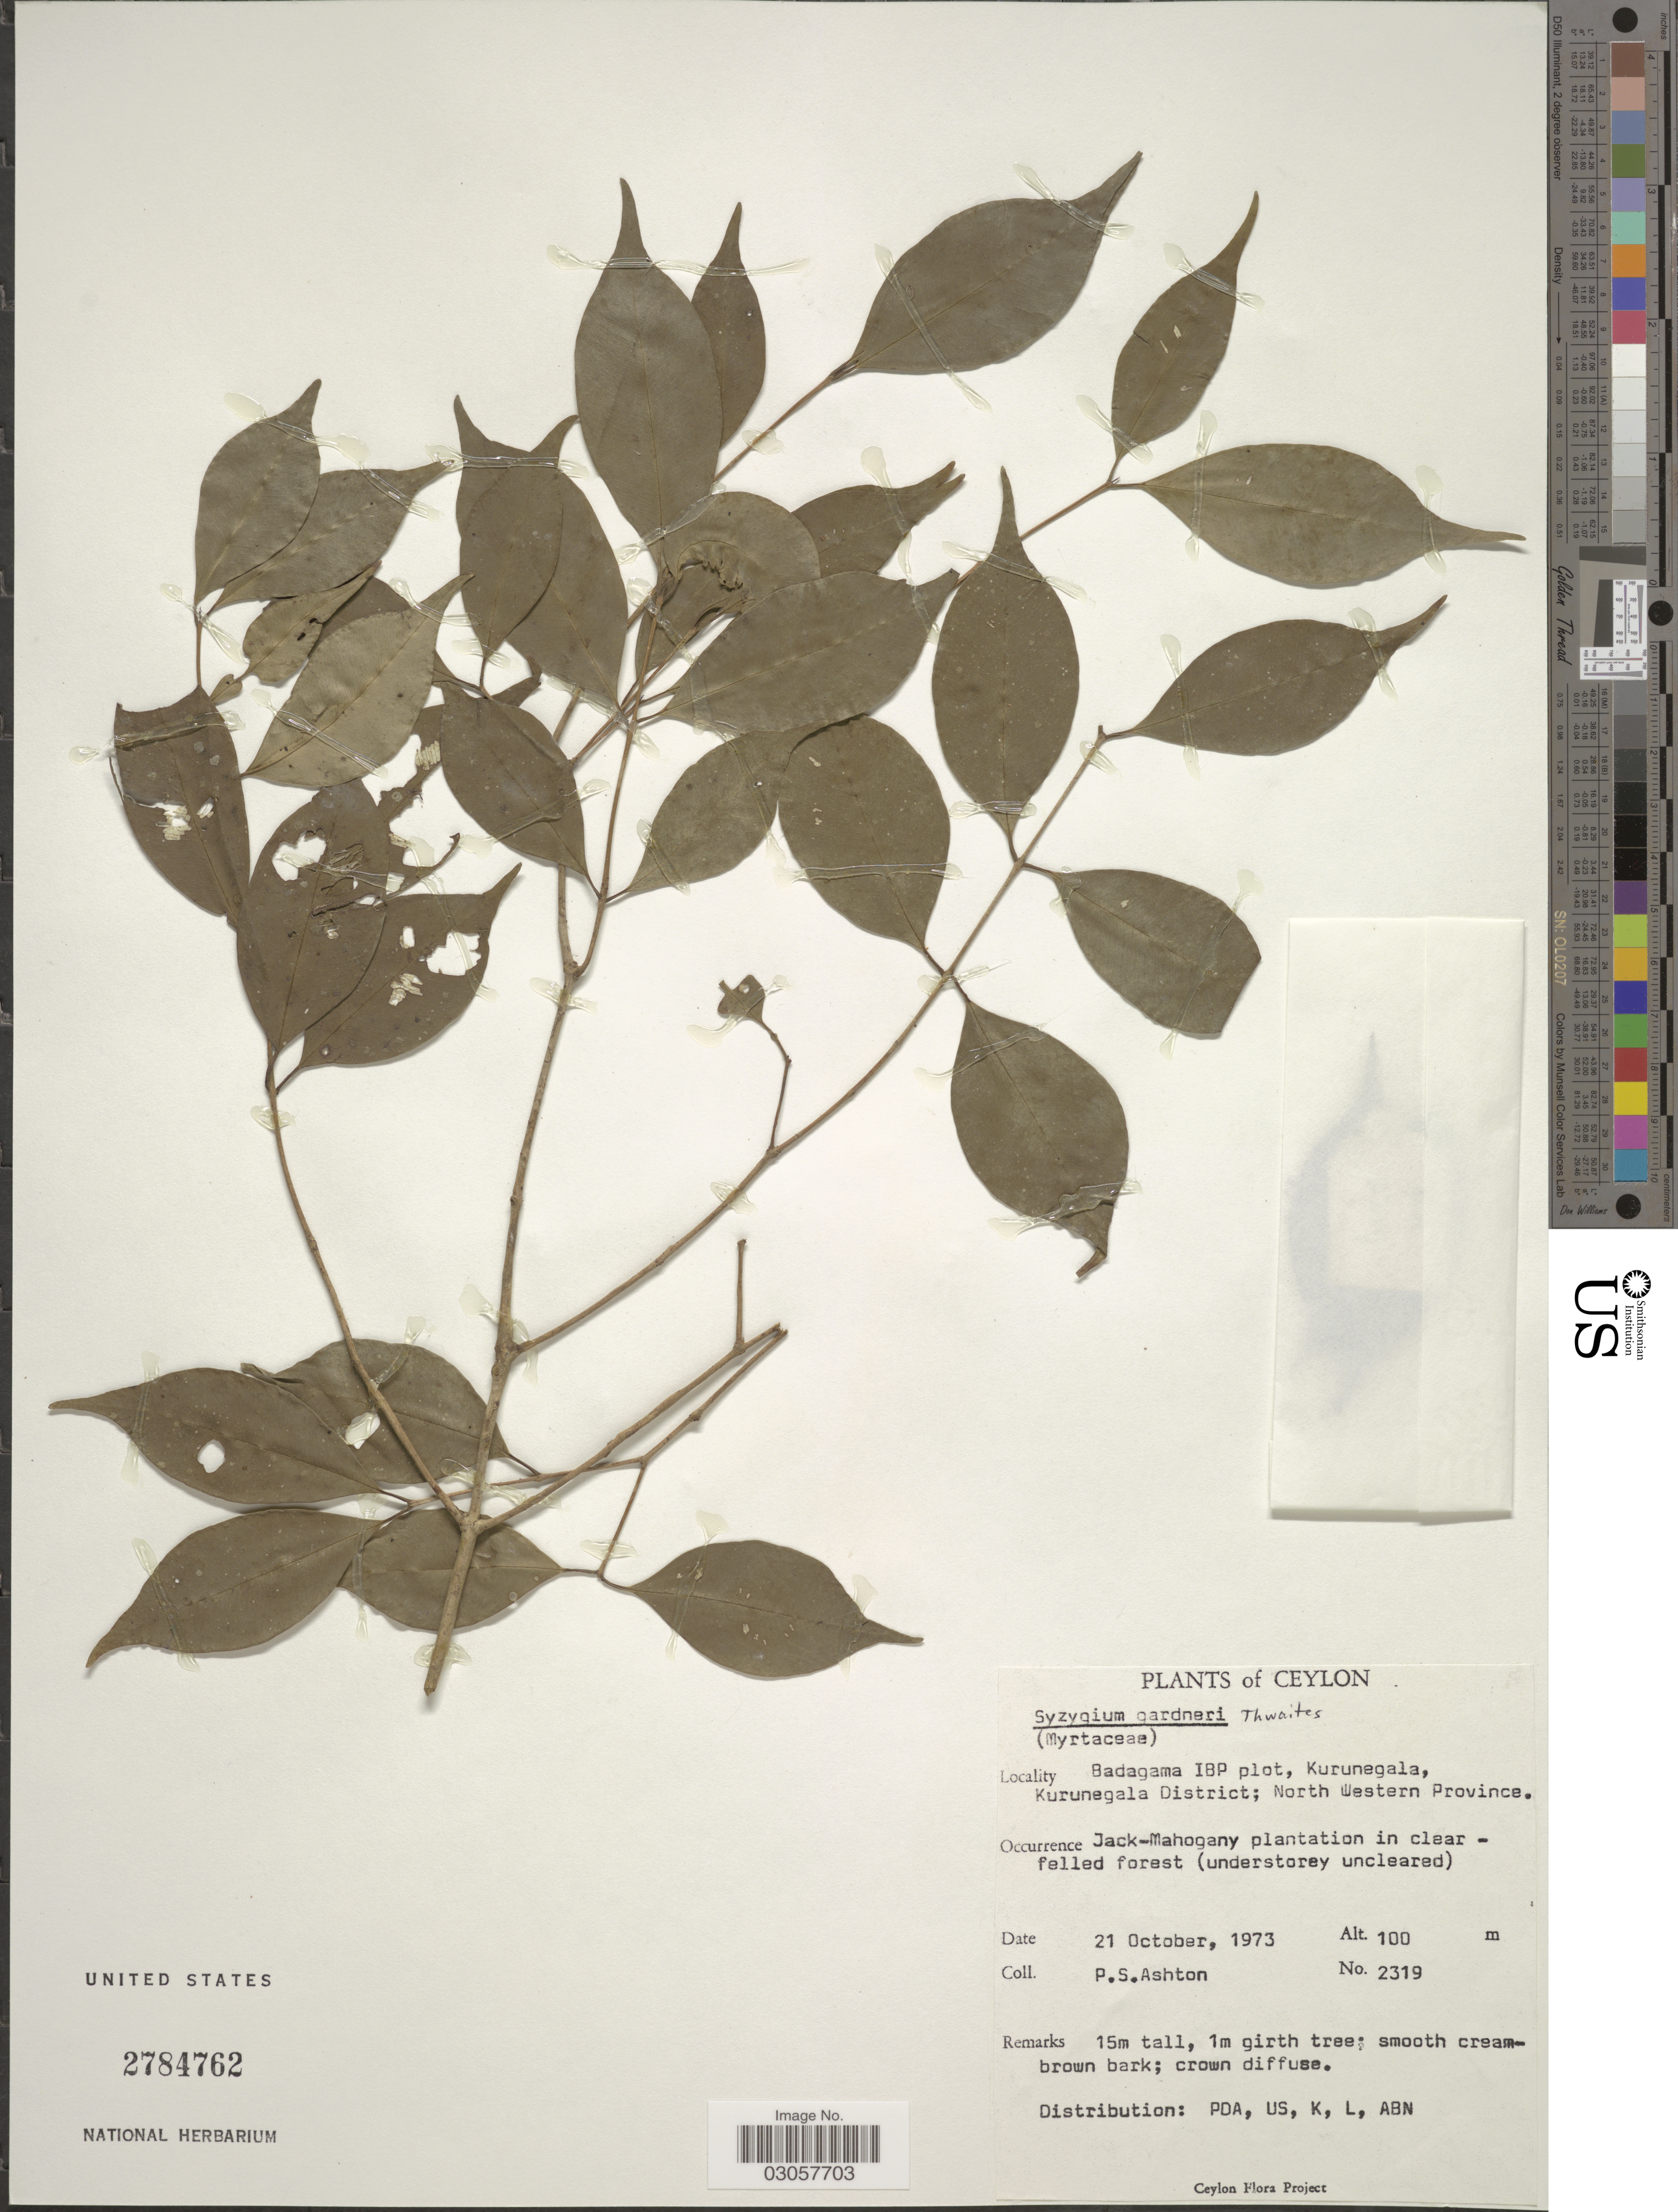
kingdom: Plantae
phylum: Tracheophyta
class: Magnoliopsida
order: Myrtales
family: Myrtaceae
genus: Syzygium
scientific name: Syzygium gardneri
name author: Thwaites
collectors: P. S. Ashton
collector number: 2319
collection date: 1973-10-21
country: Sri Lanka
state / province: North Western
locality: Ceylon. Badagama IBP plot, Kurunegala, Kurunegala District. Jack-Mahogany plantation.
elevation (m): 100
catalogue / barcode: US 2784762